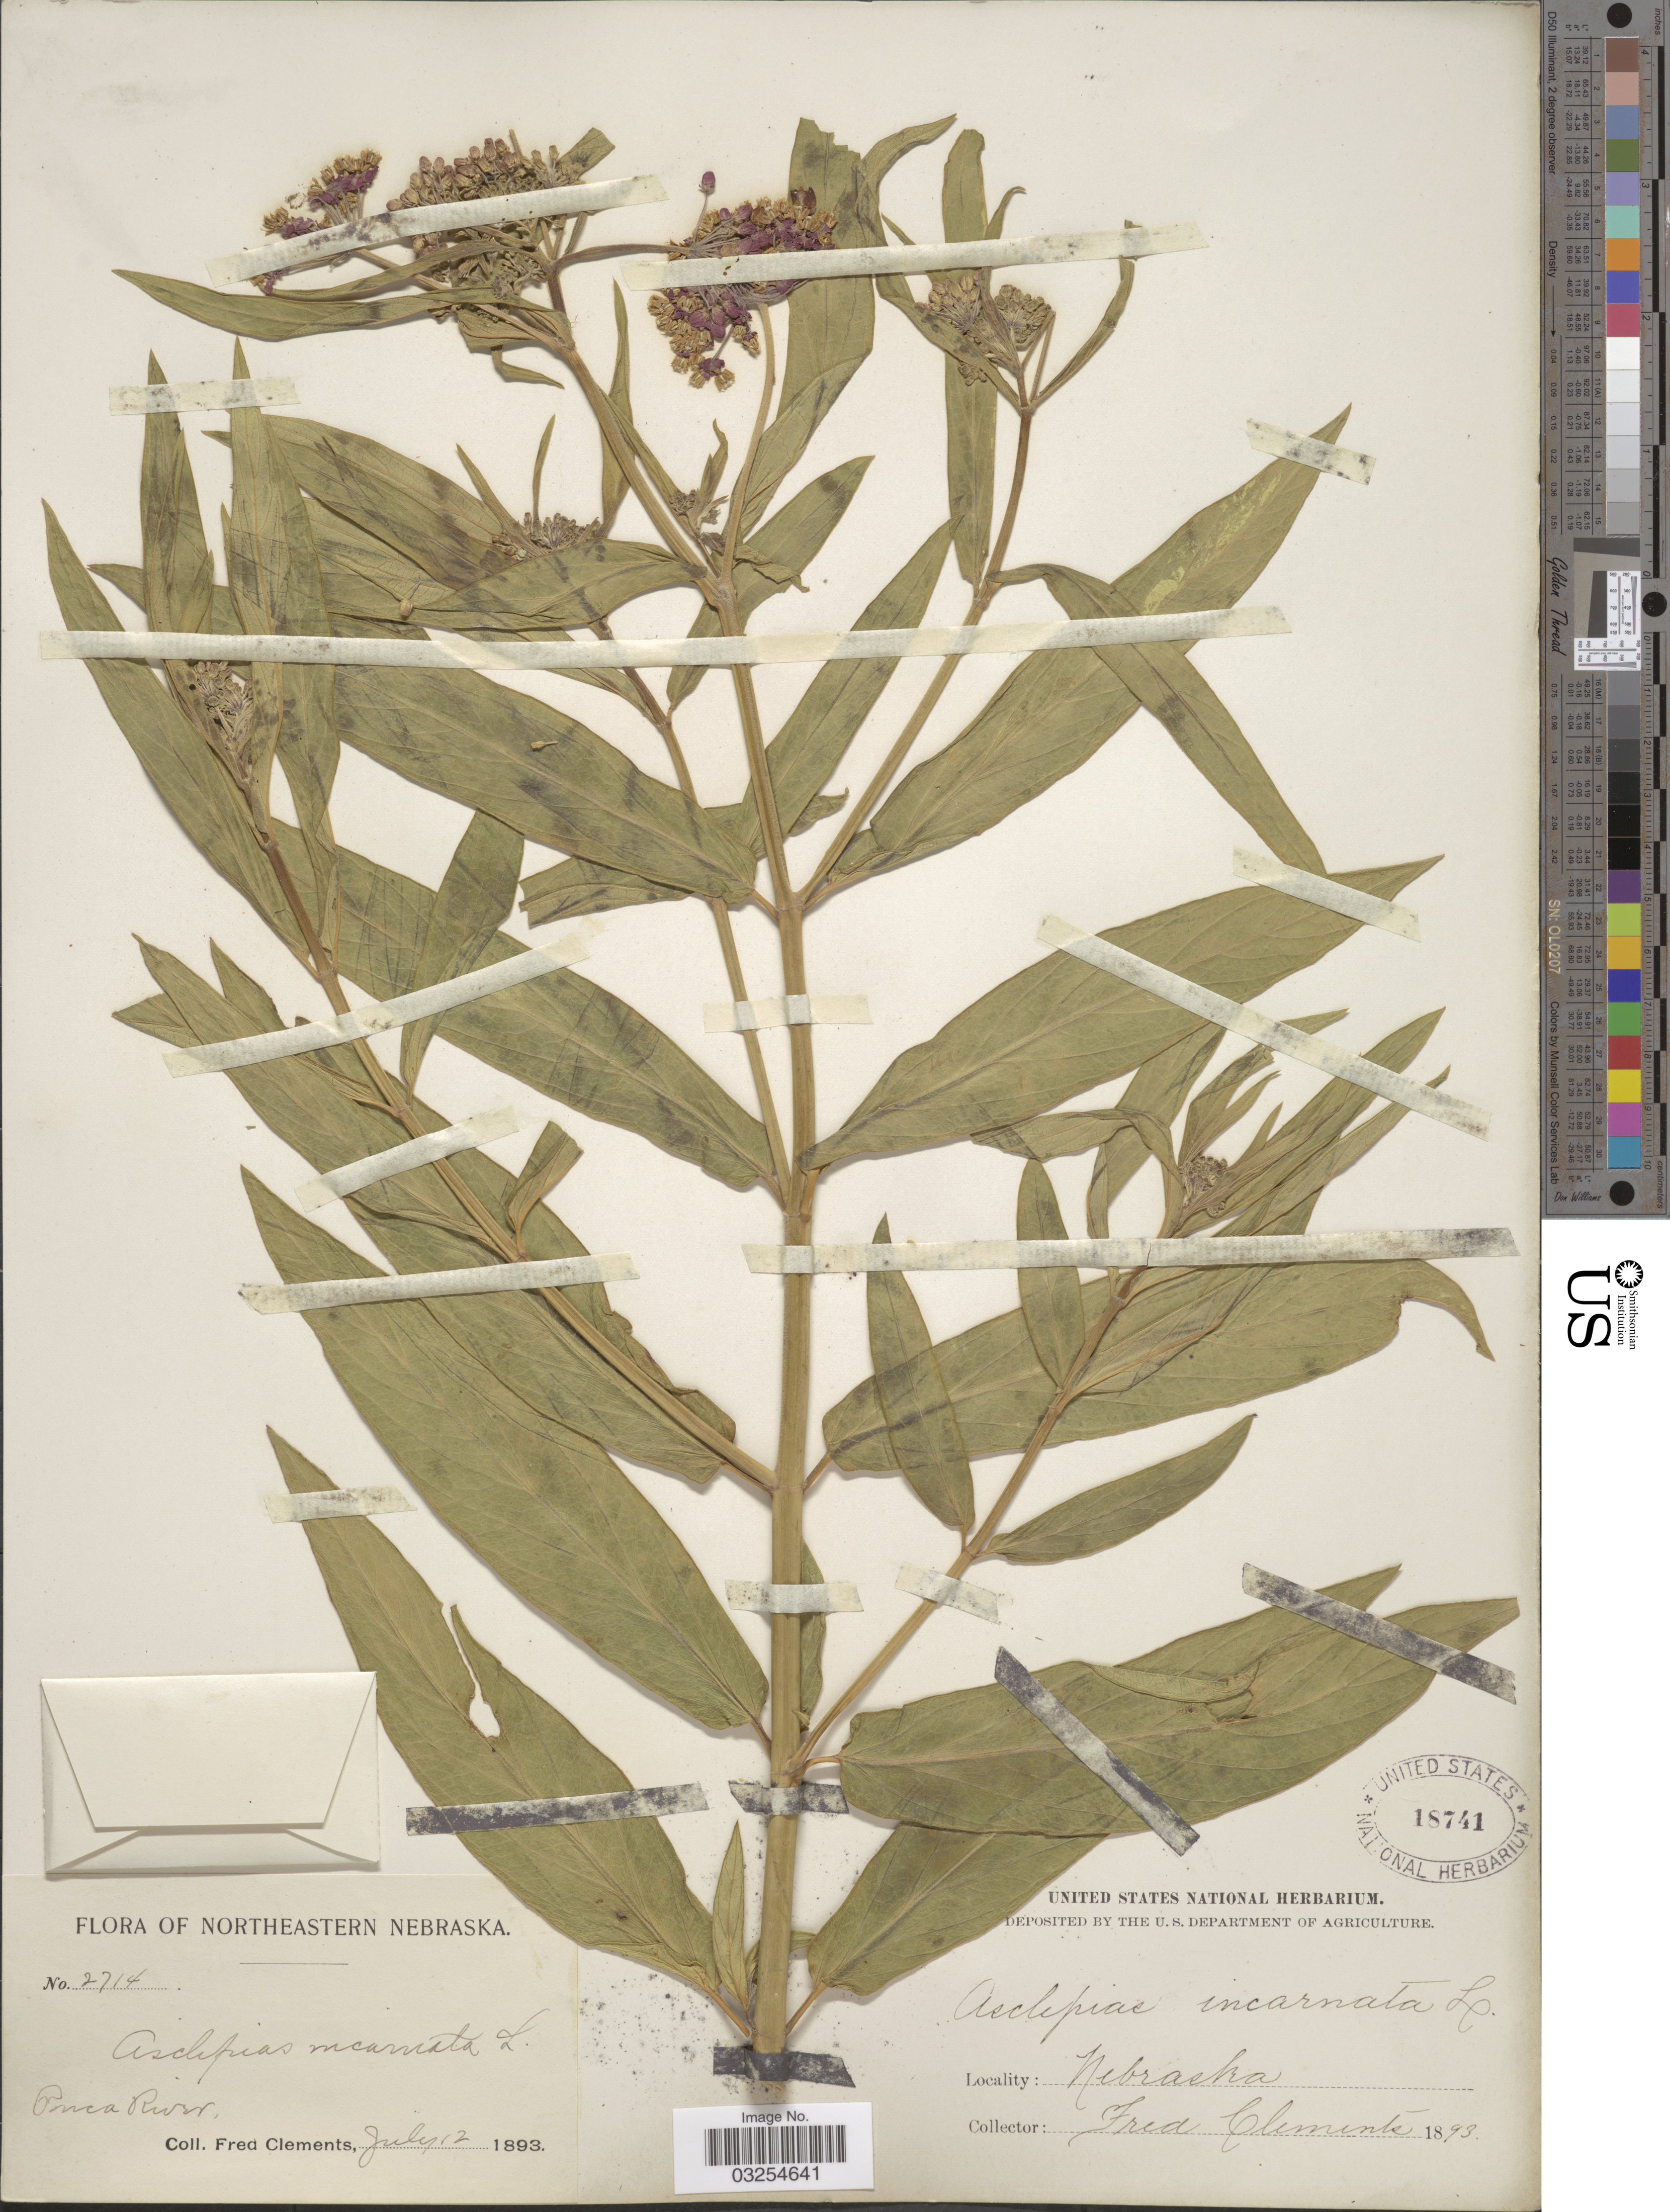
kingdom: Plantae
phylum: Tracheophyta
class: Magnoliopsida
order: Gentianales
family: Apocynaceae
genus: Asclepias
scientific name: Asclepias incarnata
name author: L.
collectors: F. Clements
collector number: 2714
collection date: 1893-07-12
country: United States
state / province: Nebraska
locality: Northeastern Nebraska. Ponca River.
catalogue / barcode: US 18741